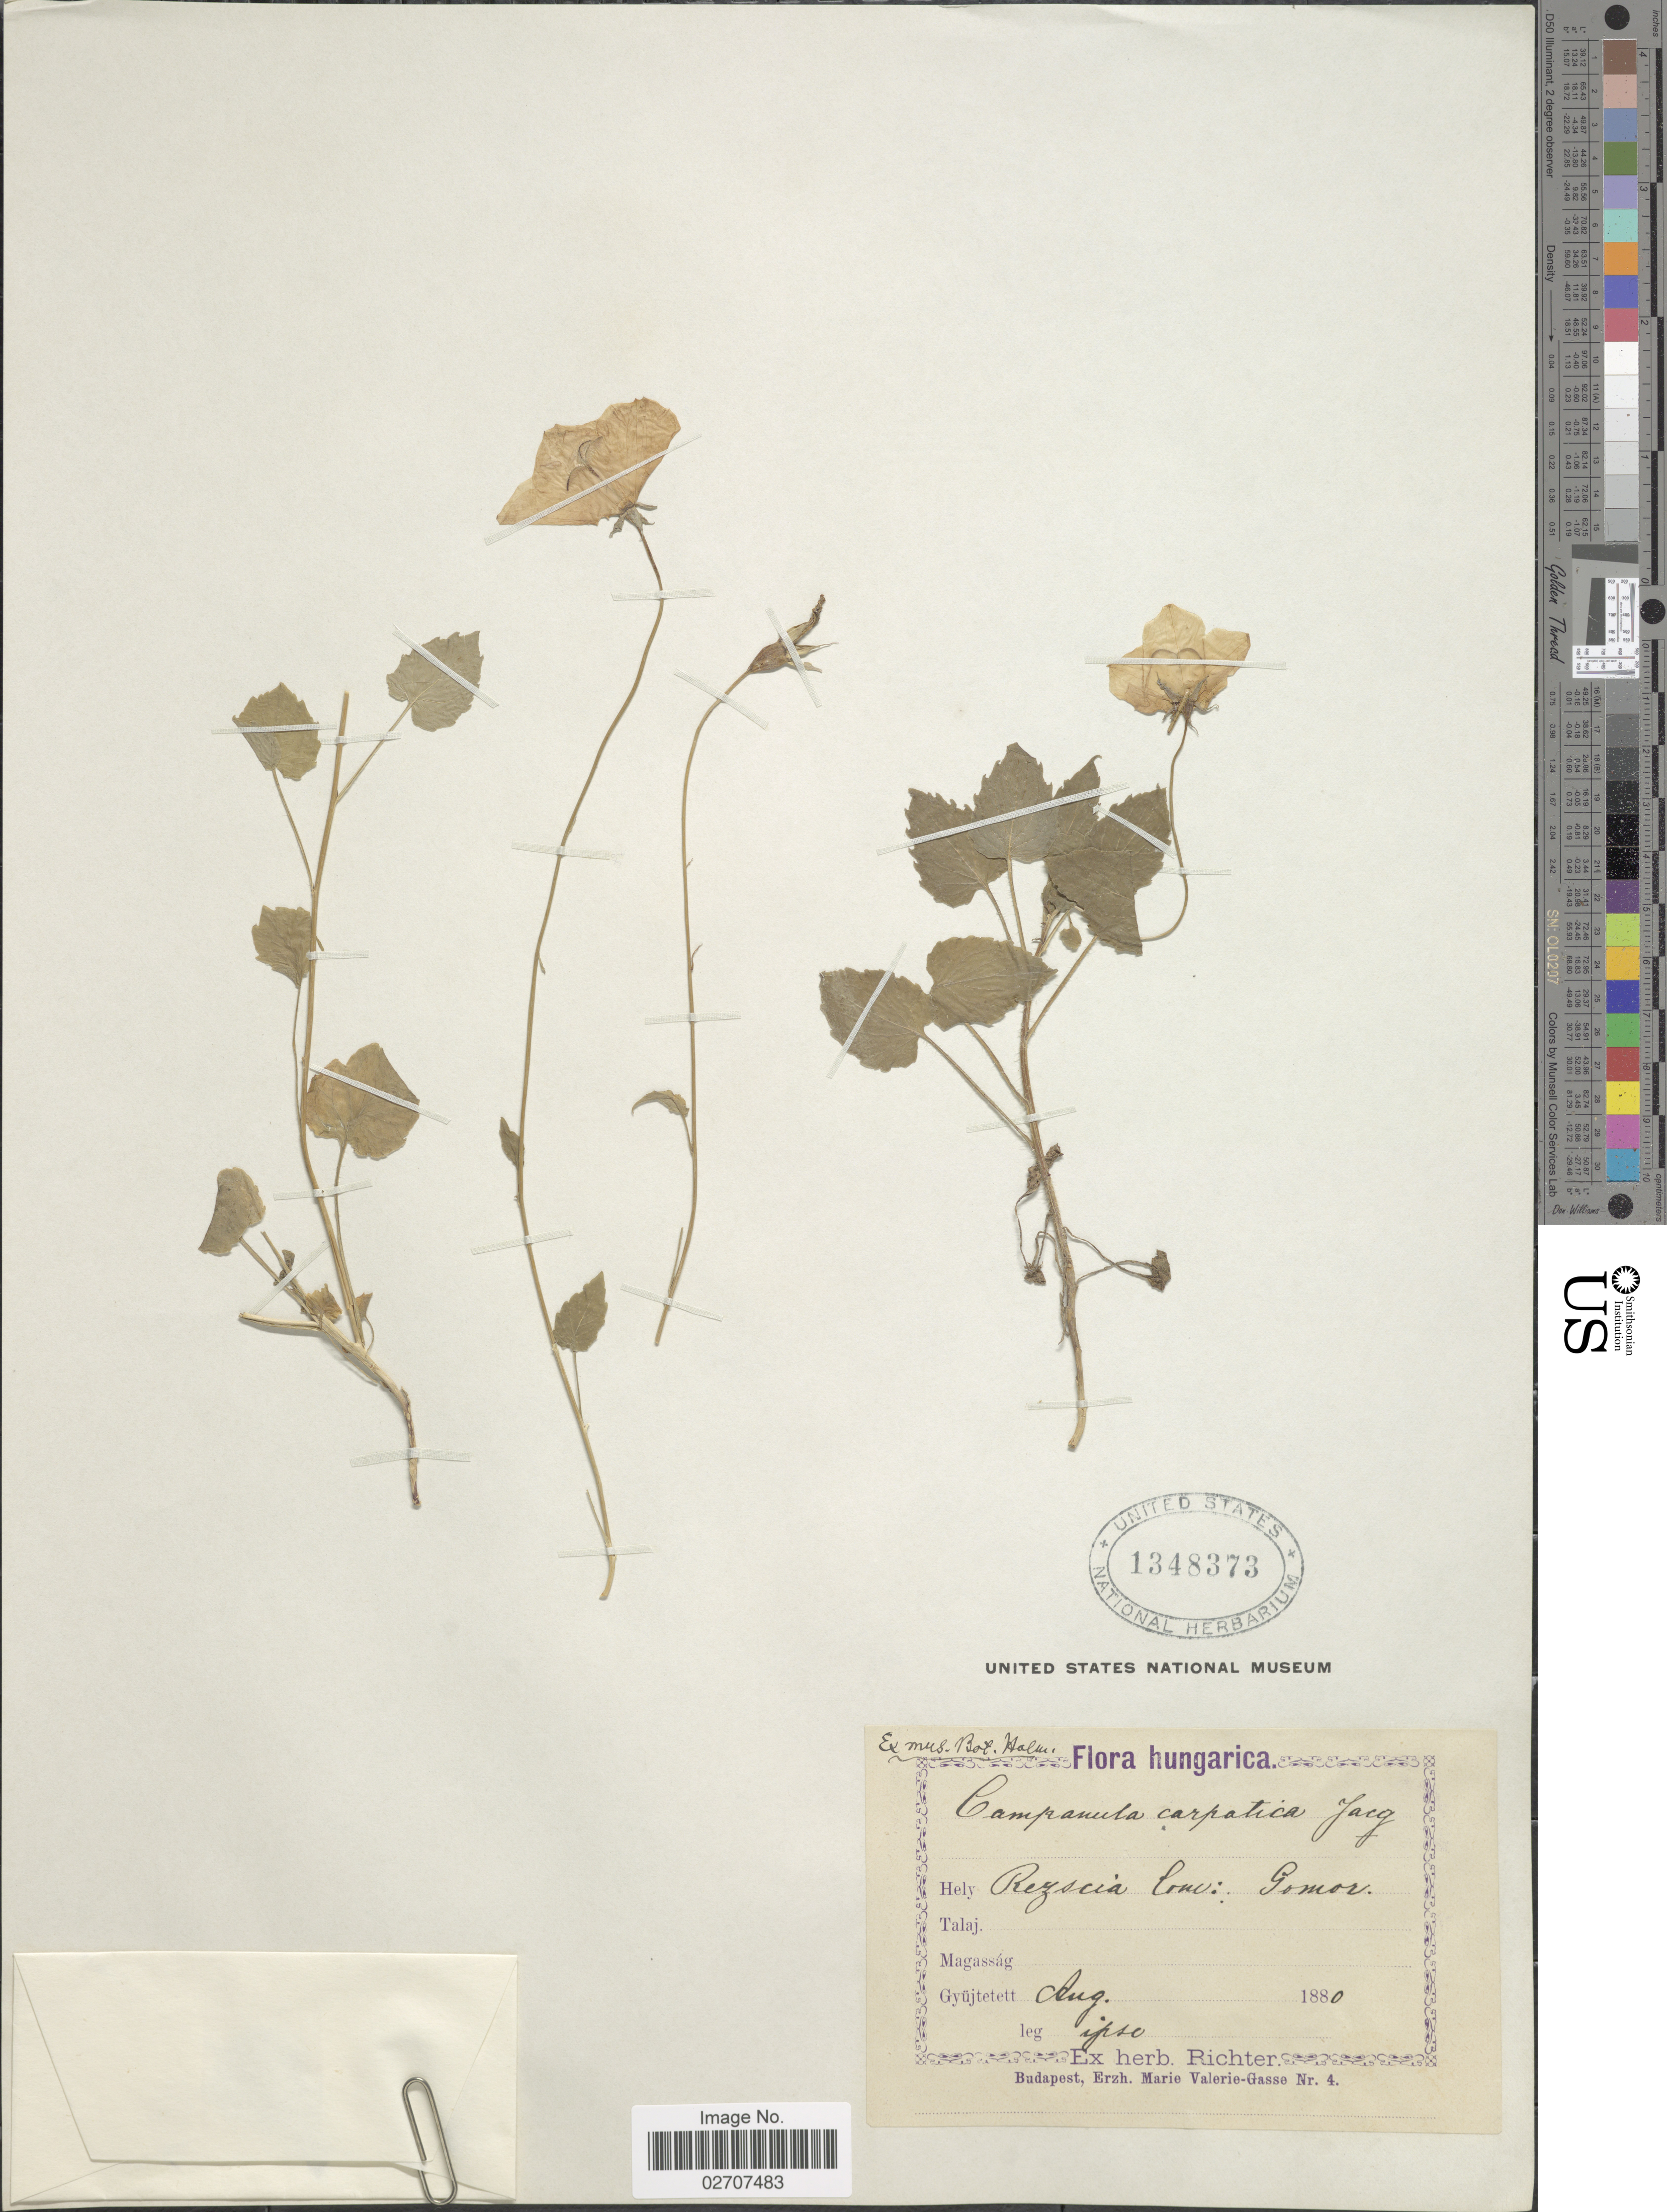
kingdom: Plantae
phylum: Tracheophyta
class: Magnoliopsida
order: Asterales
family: Campanulaceae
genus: Campanula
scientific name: Campanula carpatica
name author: Jacq.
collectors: -- Richter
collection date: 1880-08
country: Hungary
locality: Hungarica, Rezscia Conc: Pomor. [interpreted]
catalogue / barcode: US 1348373